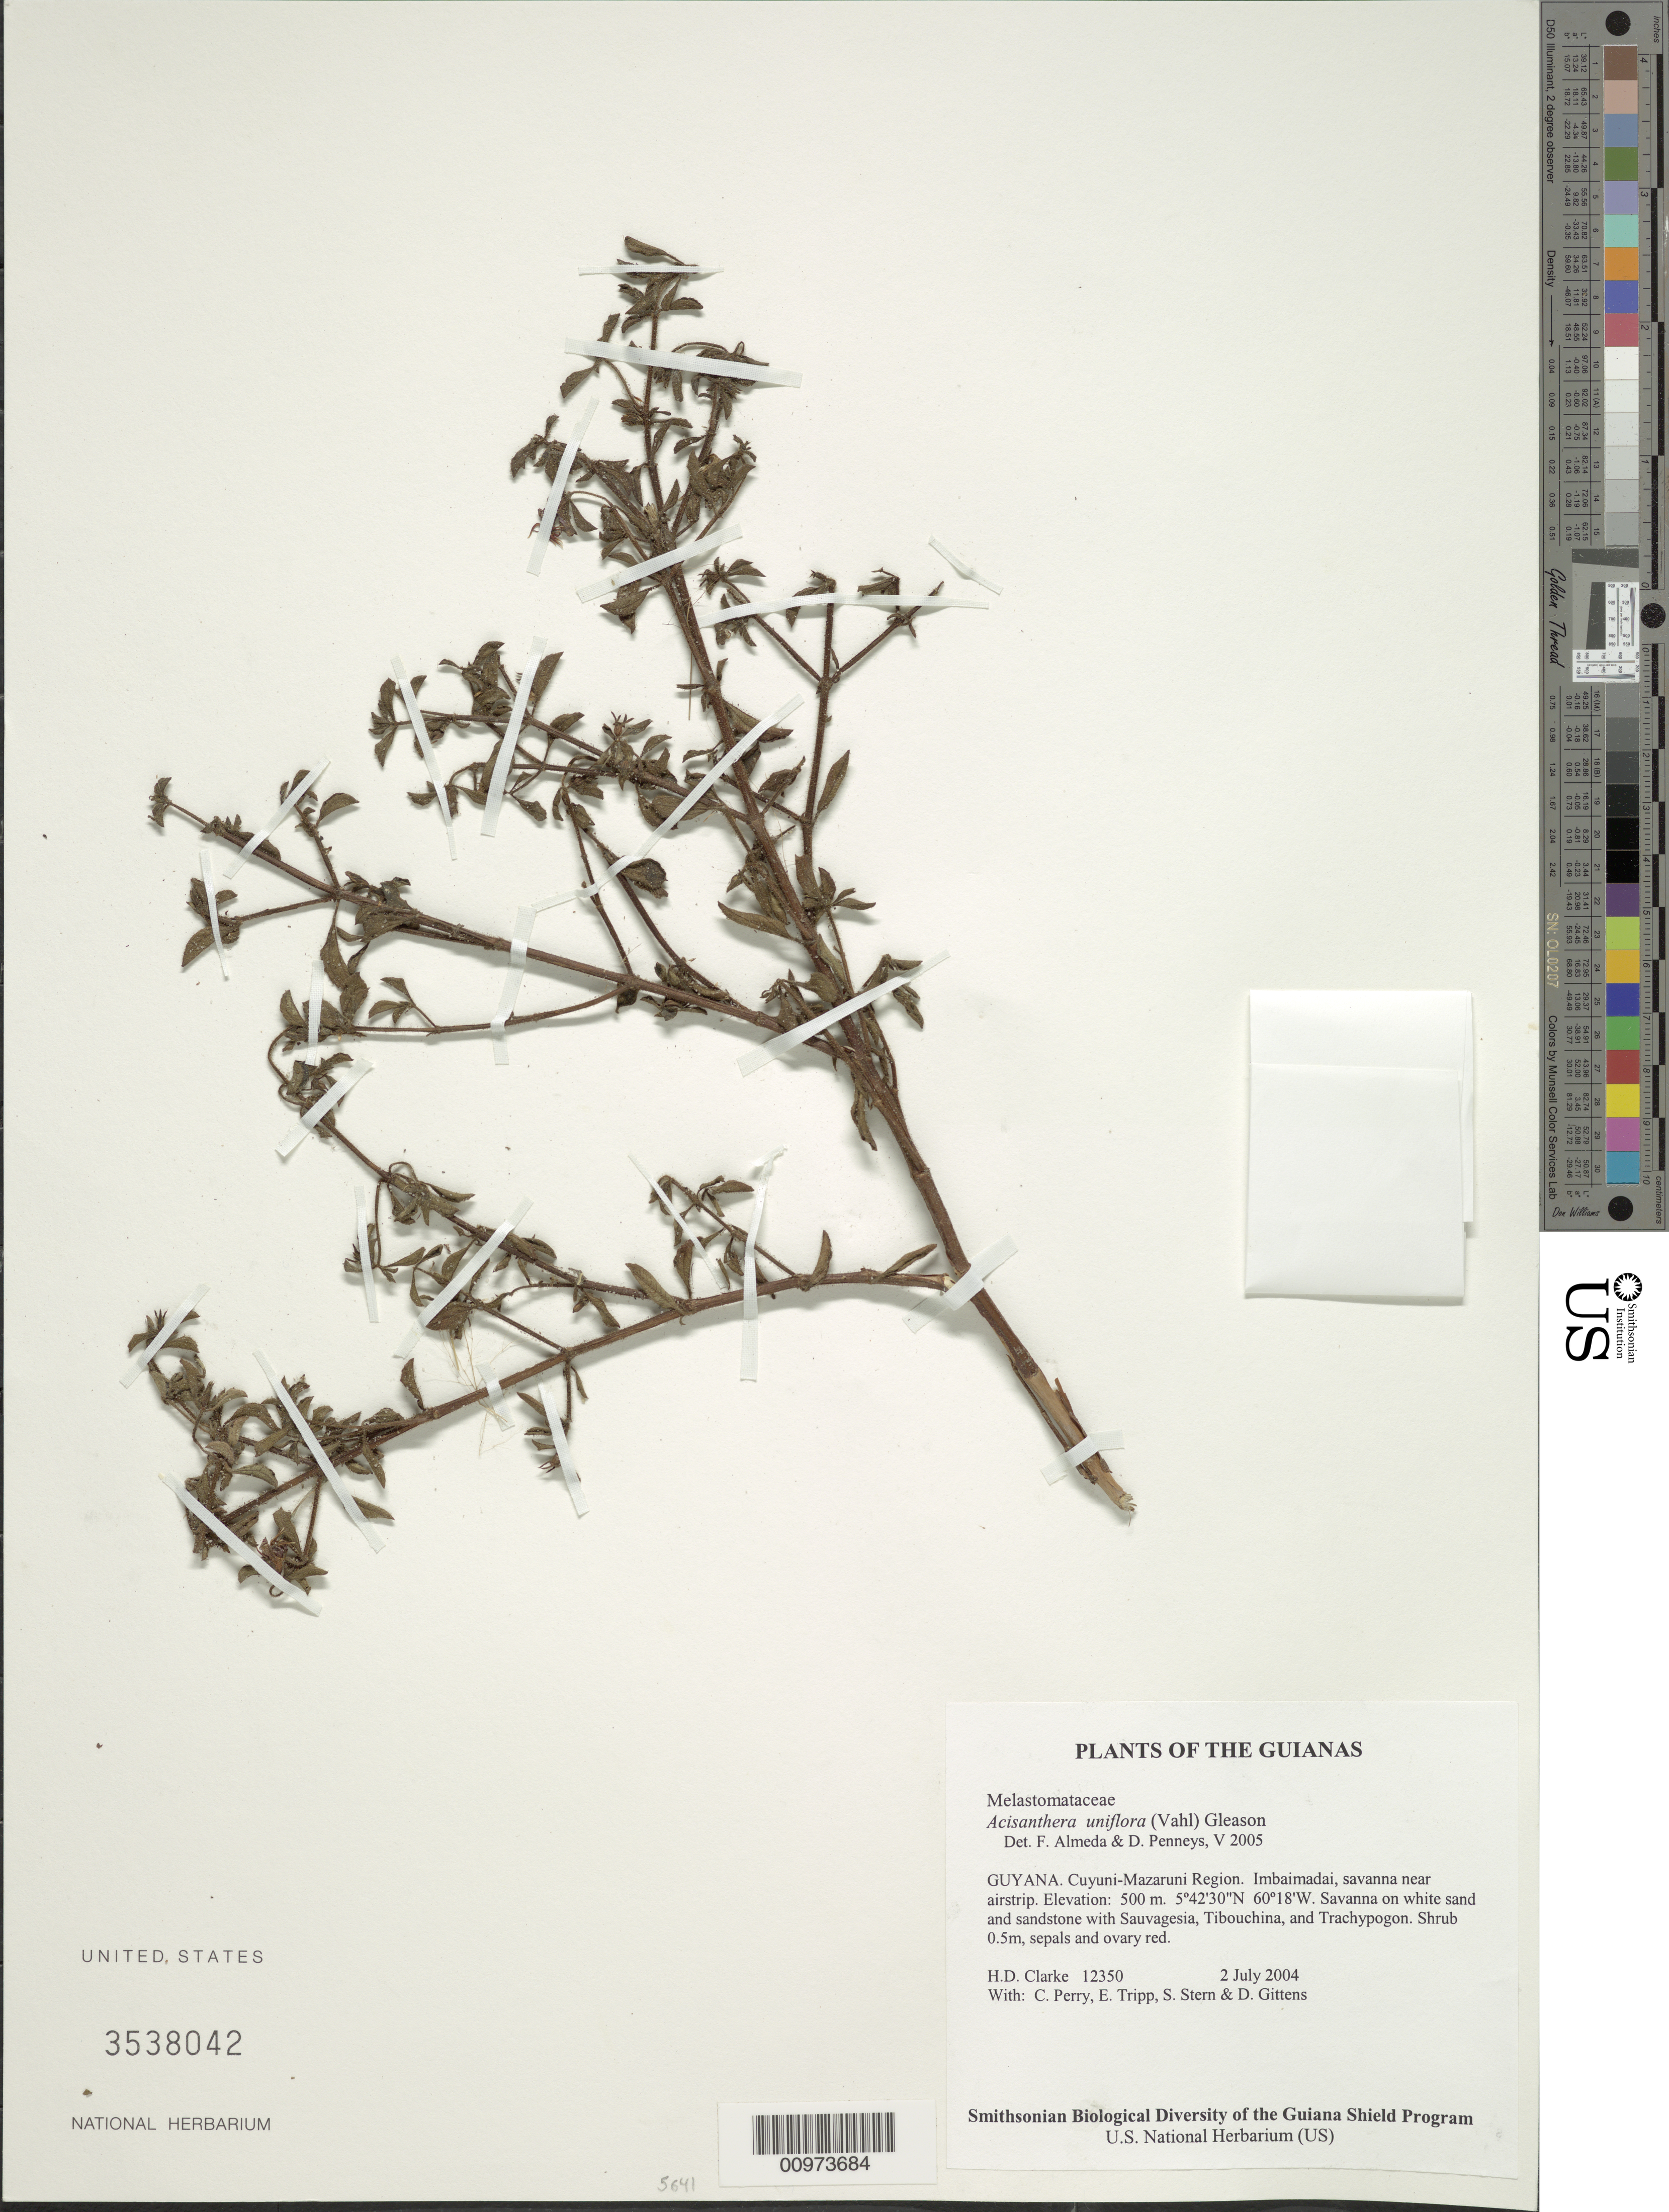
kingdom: Plantae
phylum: Tracheophyta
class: Magnoliopsida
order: Myrtales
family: Melastomataceae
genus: Comolia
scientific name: Comolia microphylla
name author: Benth.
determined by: Nunes da Silva, Diego, (RB), Jardim Botanico do Rio de Janeiro - Herbario (BRAZIL)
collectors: H. D. Clarke, C. Perry, E. Tripp, S. R. Stern & D. Gittens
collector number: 12350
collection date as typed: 2 July 2004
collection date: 2004-07-02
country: Guyana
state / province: Cuyuni-Mazaruni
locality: Imbaimadai, savanna near airstrip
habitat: Savanna on white sand and sandstone with Sauvagesia, Tibouchina, and Trachypogon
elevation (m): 500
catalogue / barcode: US 3538042